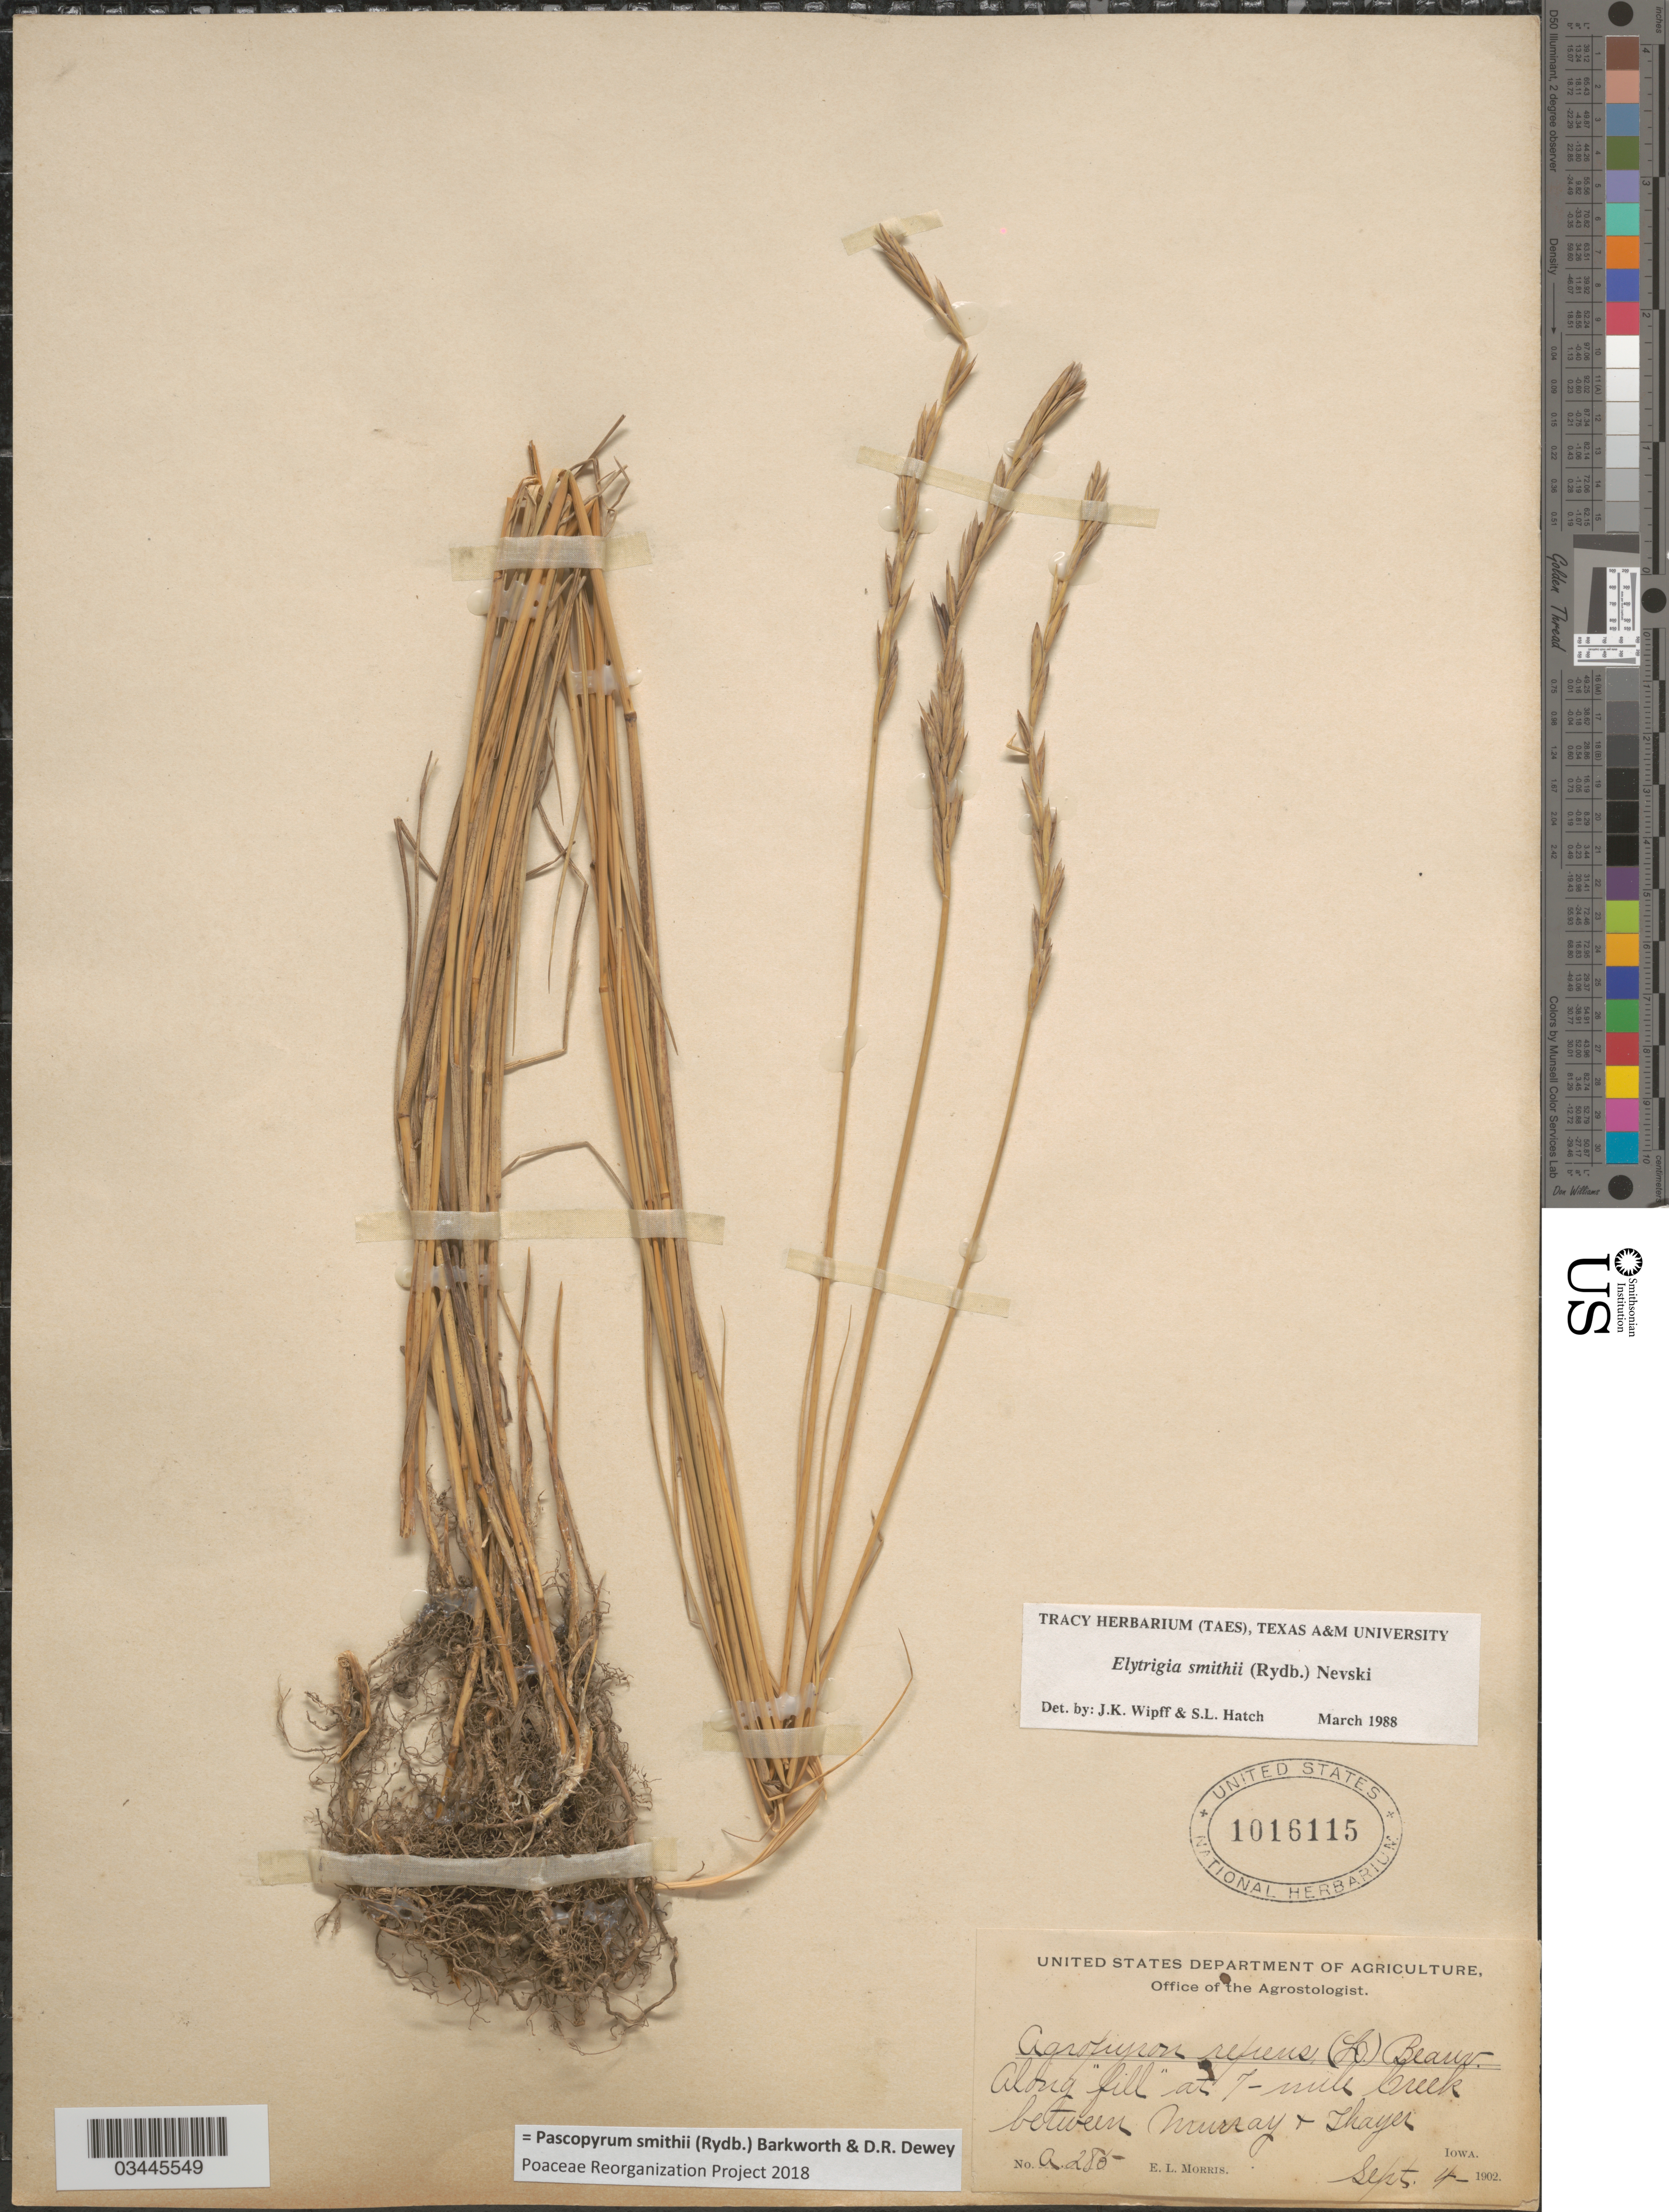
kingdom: Plantae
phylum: Tracheophyta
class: Liliopsida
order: Poales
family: Poaceae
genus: Pascopyrum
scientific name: Pascopyrum smithii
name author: (Rydb.) Barkworth & Dewey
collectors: E. Morris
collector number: A285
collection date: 1902-09-04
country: United States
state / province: Iowa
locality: Along "fill" at 7-mile Creek between Murray + Thayer.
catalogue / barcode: US 1016115